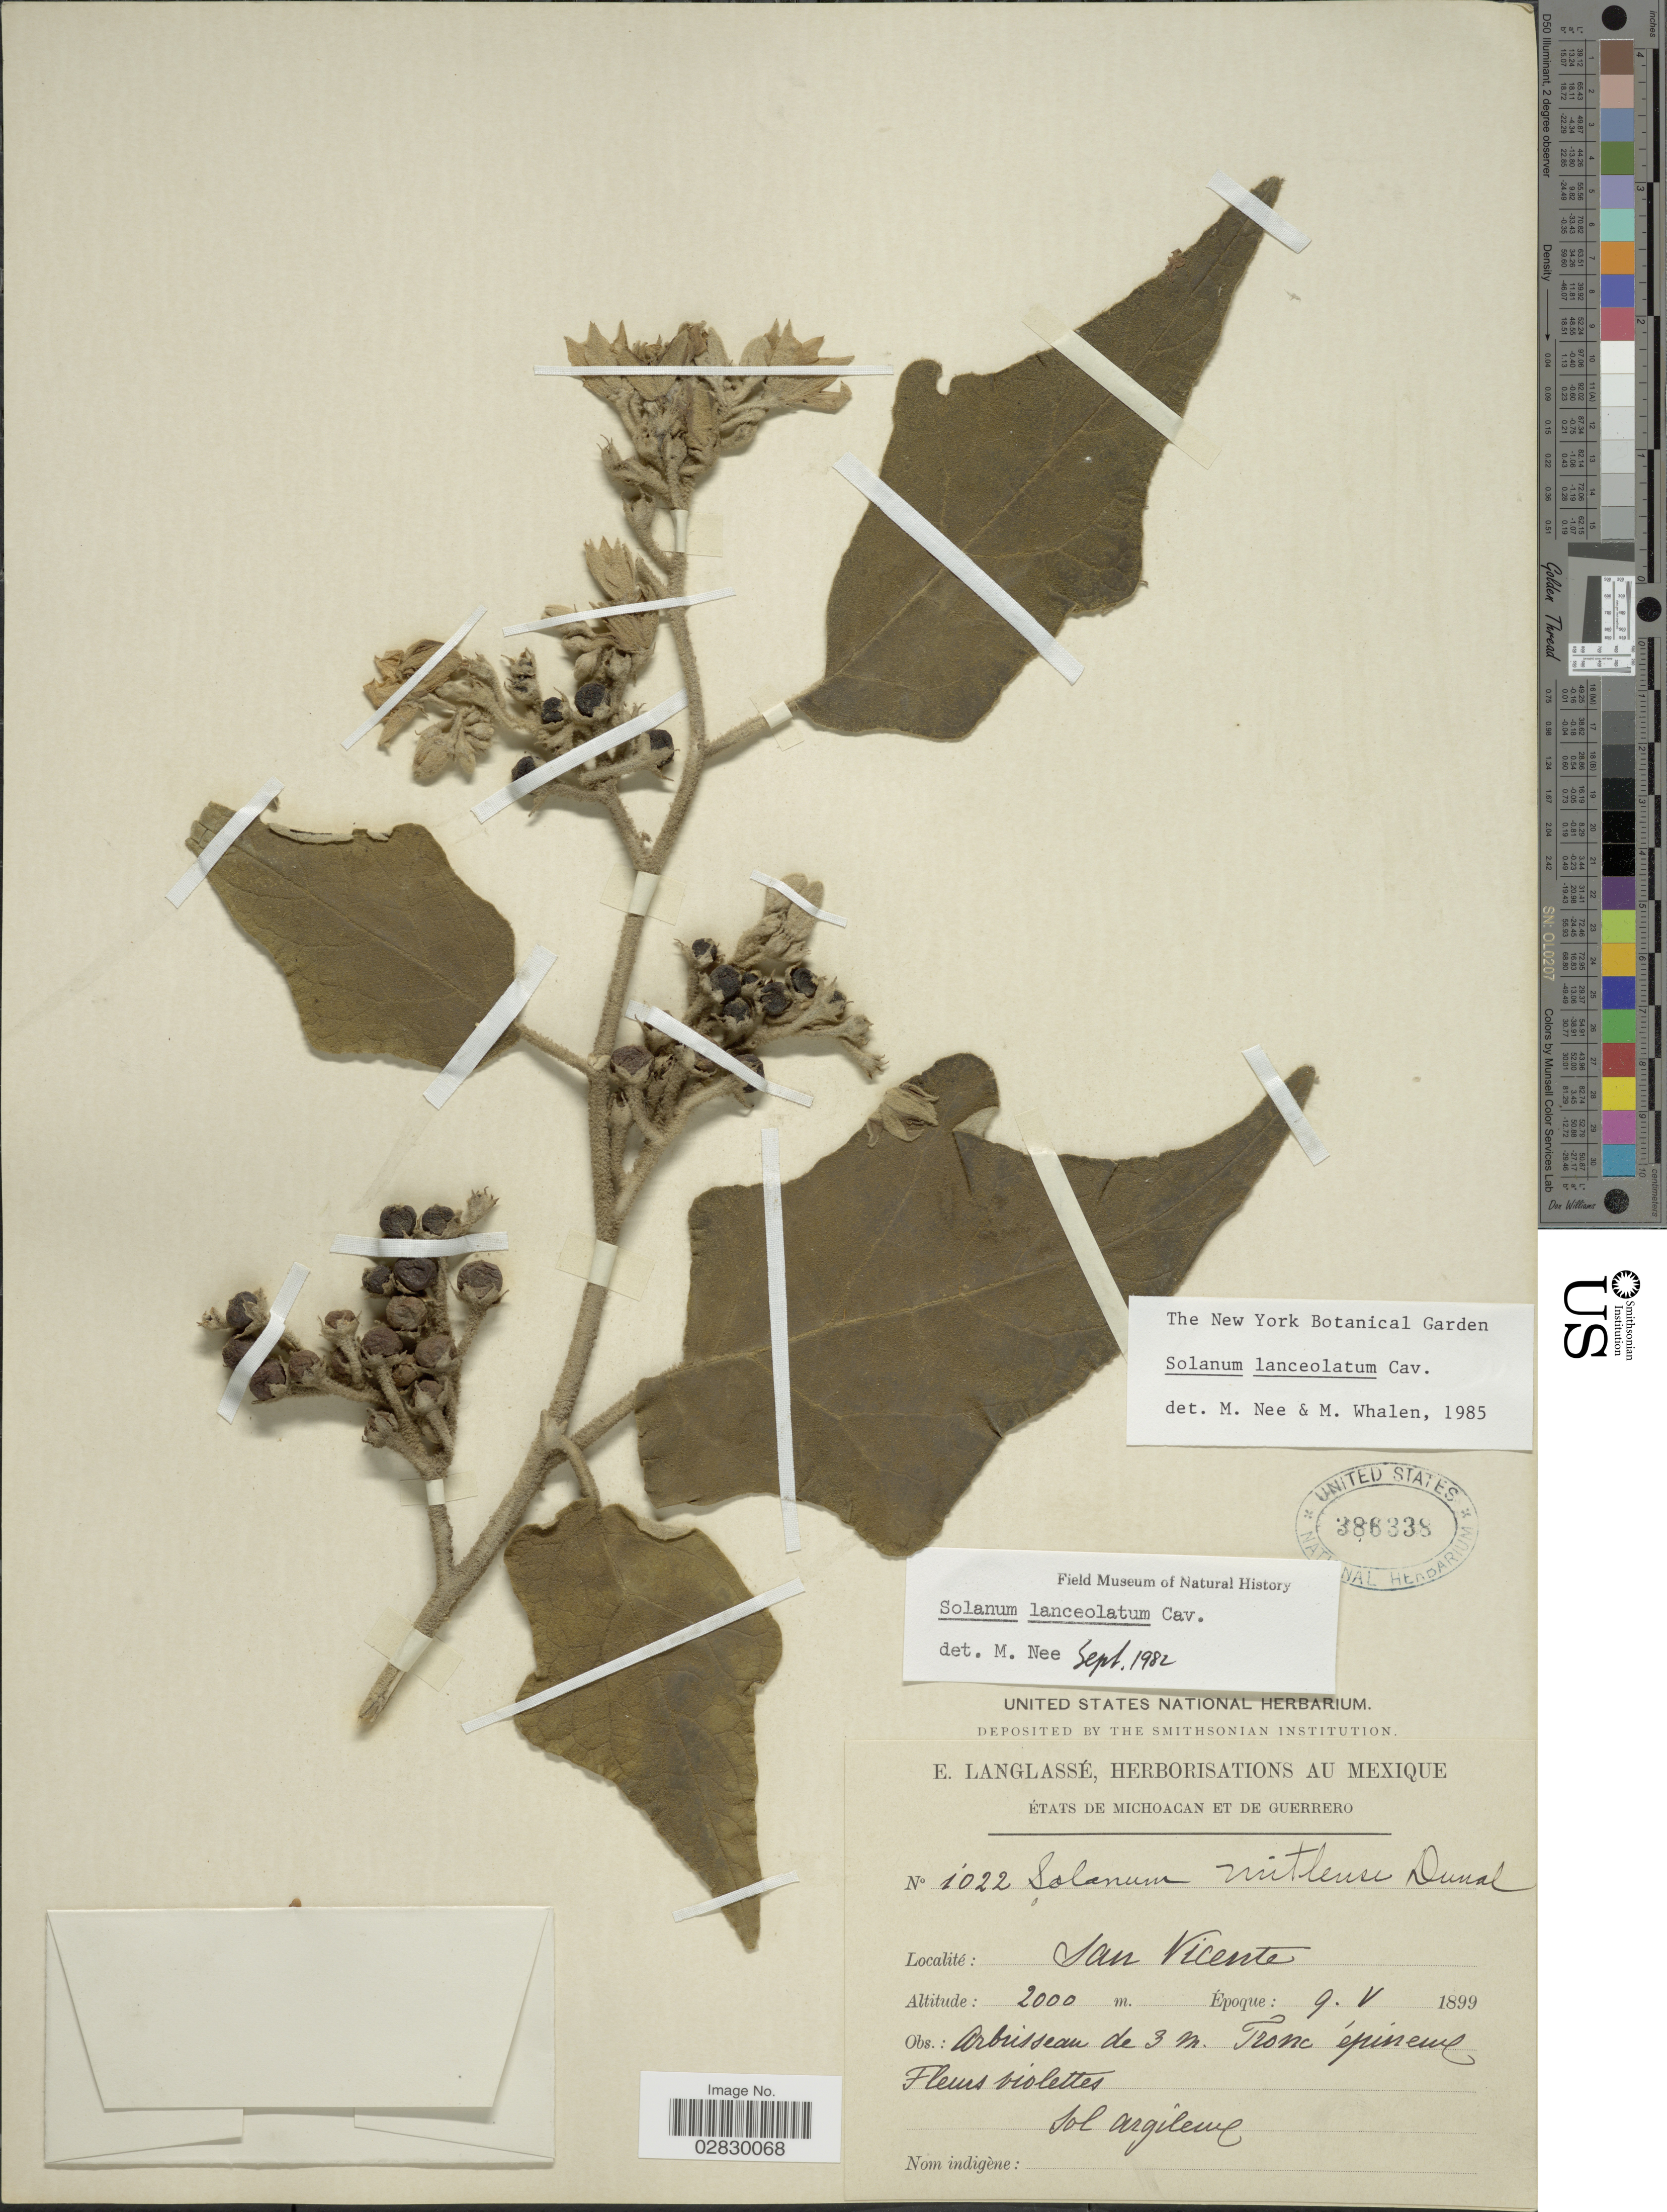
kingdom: Plantae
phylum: Tracheophyta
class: Magnoliopsida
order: Solanales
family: Solanaceae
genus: Solanum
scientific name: Solanum lanceolatum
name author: Cav.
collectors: E. Langlassé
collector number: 1022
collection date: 1899-05-09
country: Mexico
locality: États de Michoacan et de Guerrero, San Vicente.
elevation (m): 2000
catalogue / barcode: US 386338